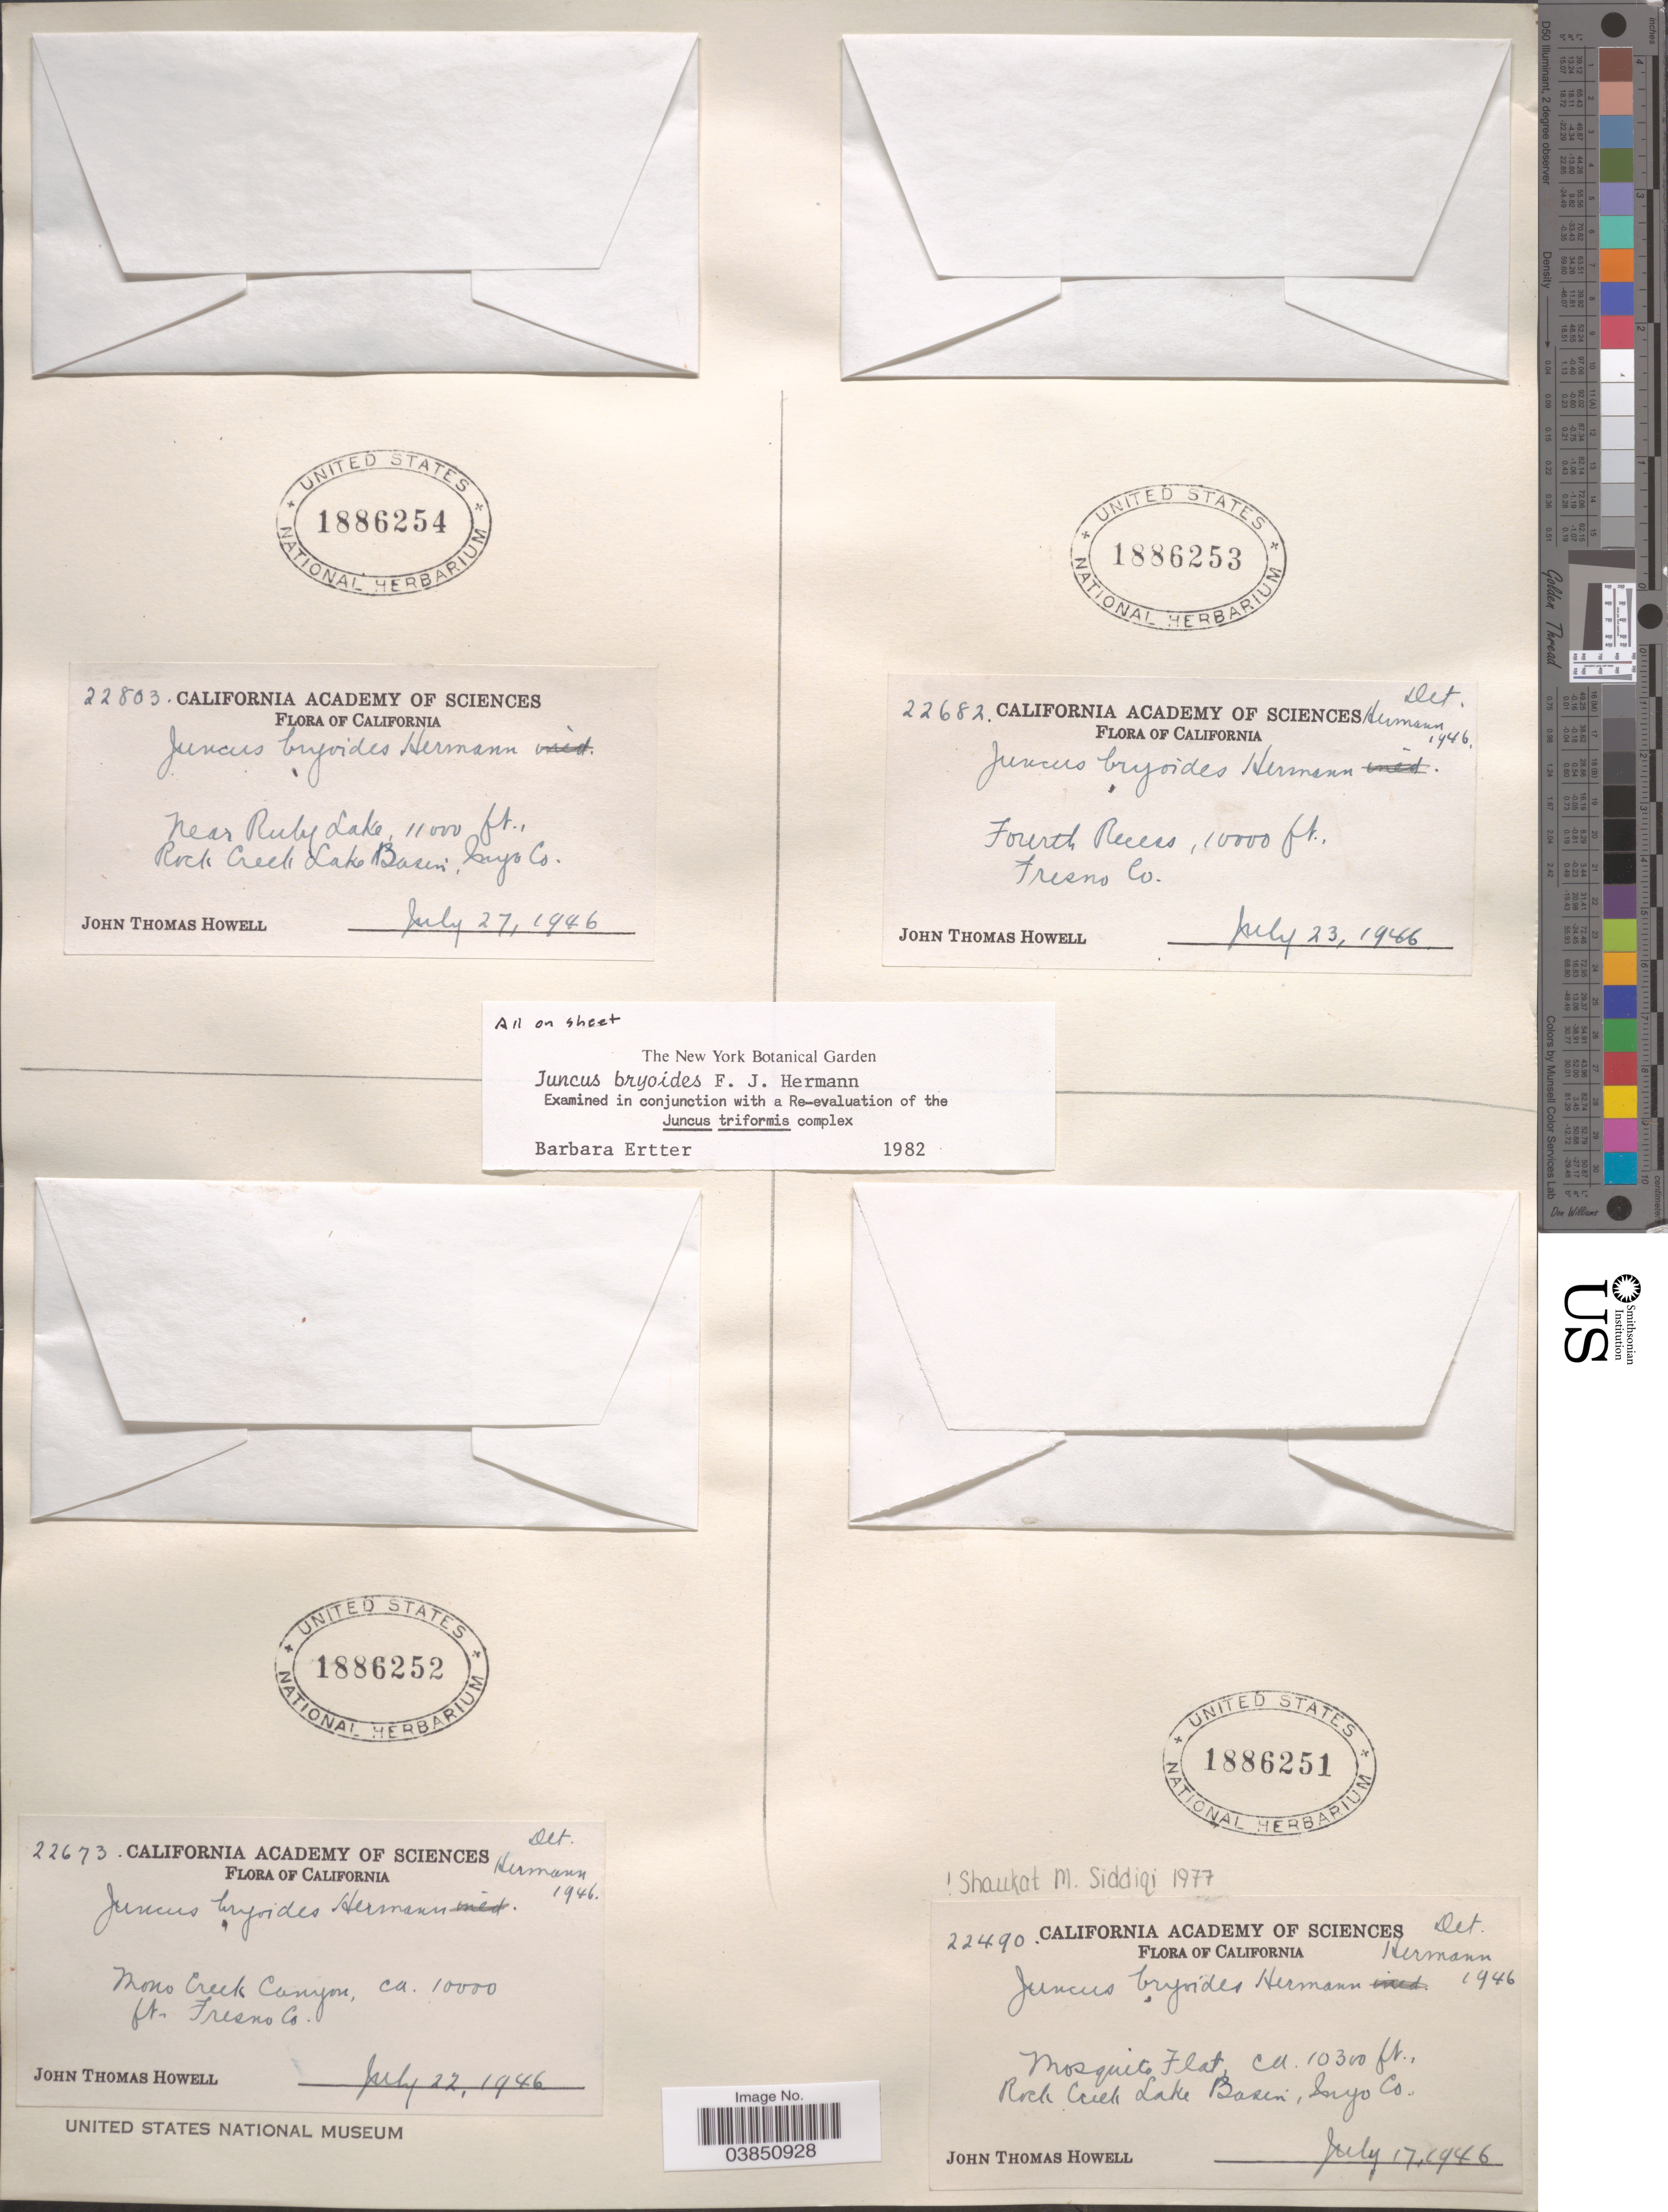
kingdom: Plantae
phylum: Tracheophyta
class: Liliopsida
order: Poales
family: Juncaceae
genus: Juncus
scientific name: Juncus bryoides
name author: F.J. Herm.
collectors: J. T. Howell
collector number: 22490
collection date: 1946-07-17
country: United States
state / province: California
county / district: Inyo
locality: Mosquito Flat, Rock Creek Lake Basin, Inyo Co.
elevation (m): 3139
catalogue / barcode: US 1886251-4